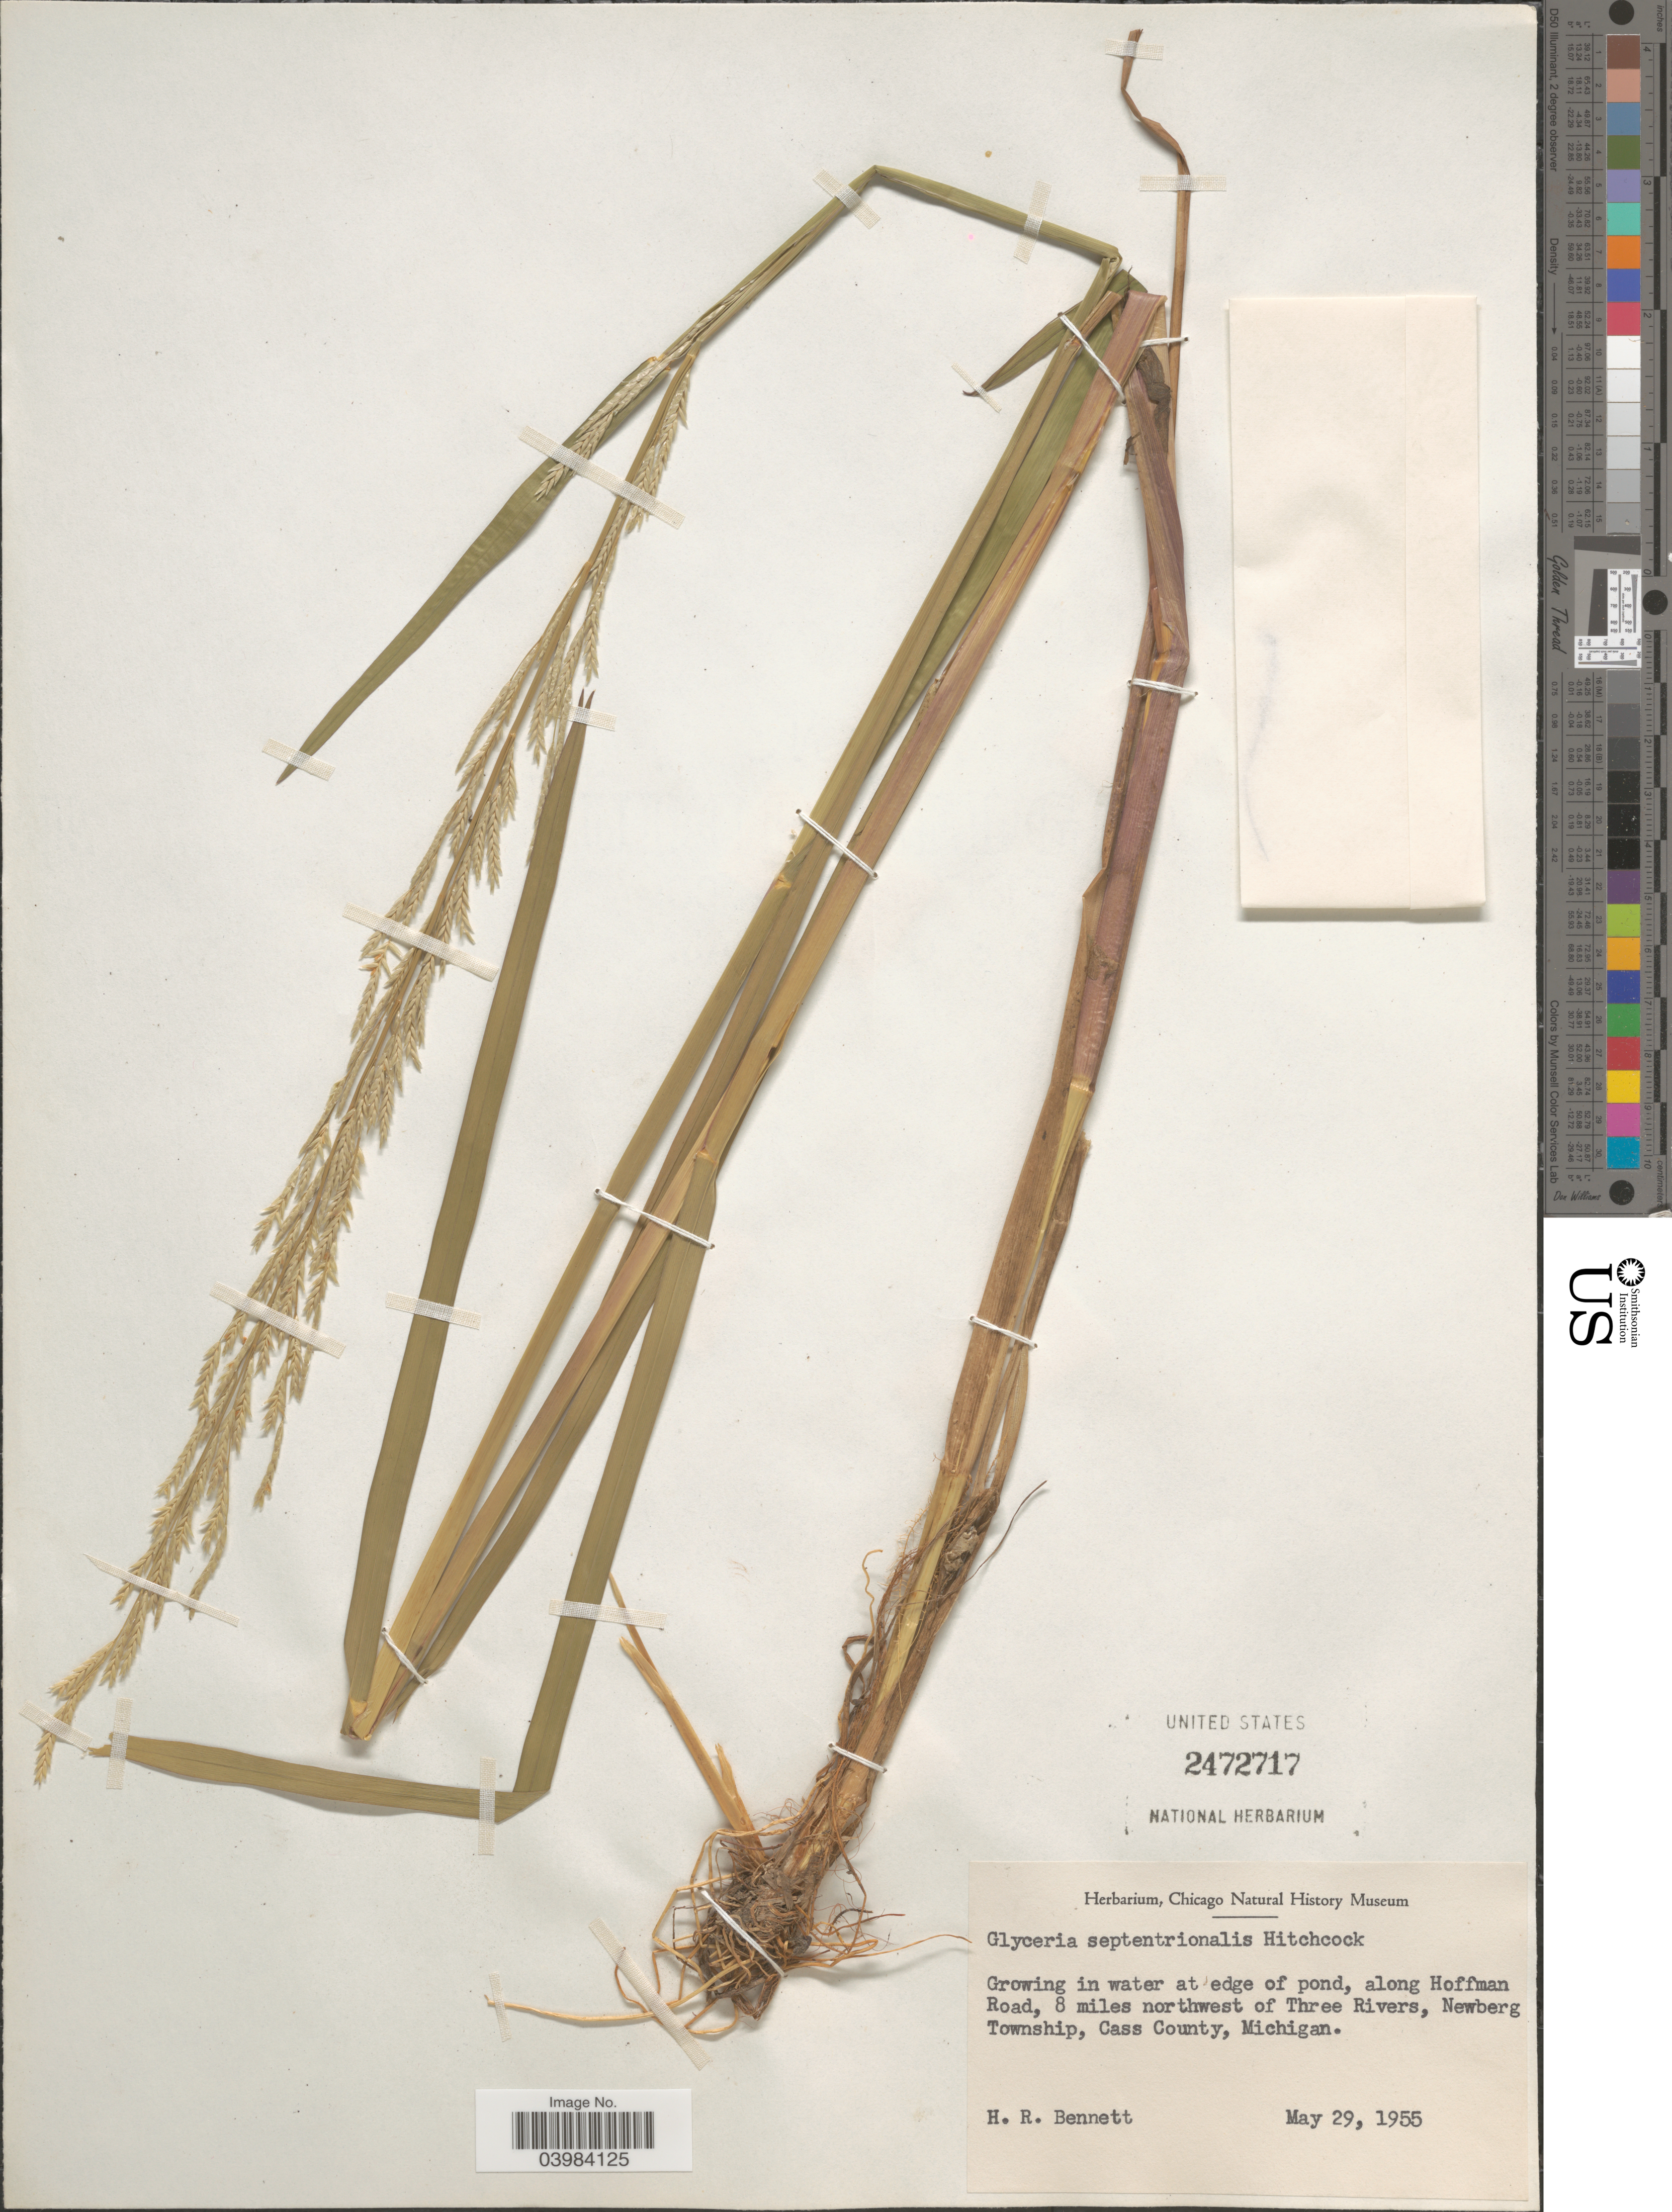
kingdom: Plantae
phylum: Tracheophyta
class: Liliopsida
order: Poales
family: Poaceae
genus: Glyceria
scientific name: Glyceria septentrionalis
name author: Hitchc.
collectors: H. R. Bennett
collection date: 1955-05-29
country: United States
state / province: Michigan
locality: In water at edge of pond, along Hoffman Road, 8 miles northwest of Three Rivers, Newberg Township, Cass County.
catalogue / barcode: US 2472717